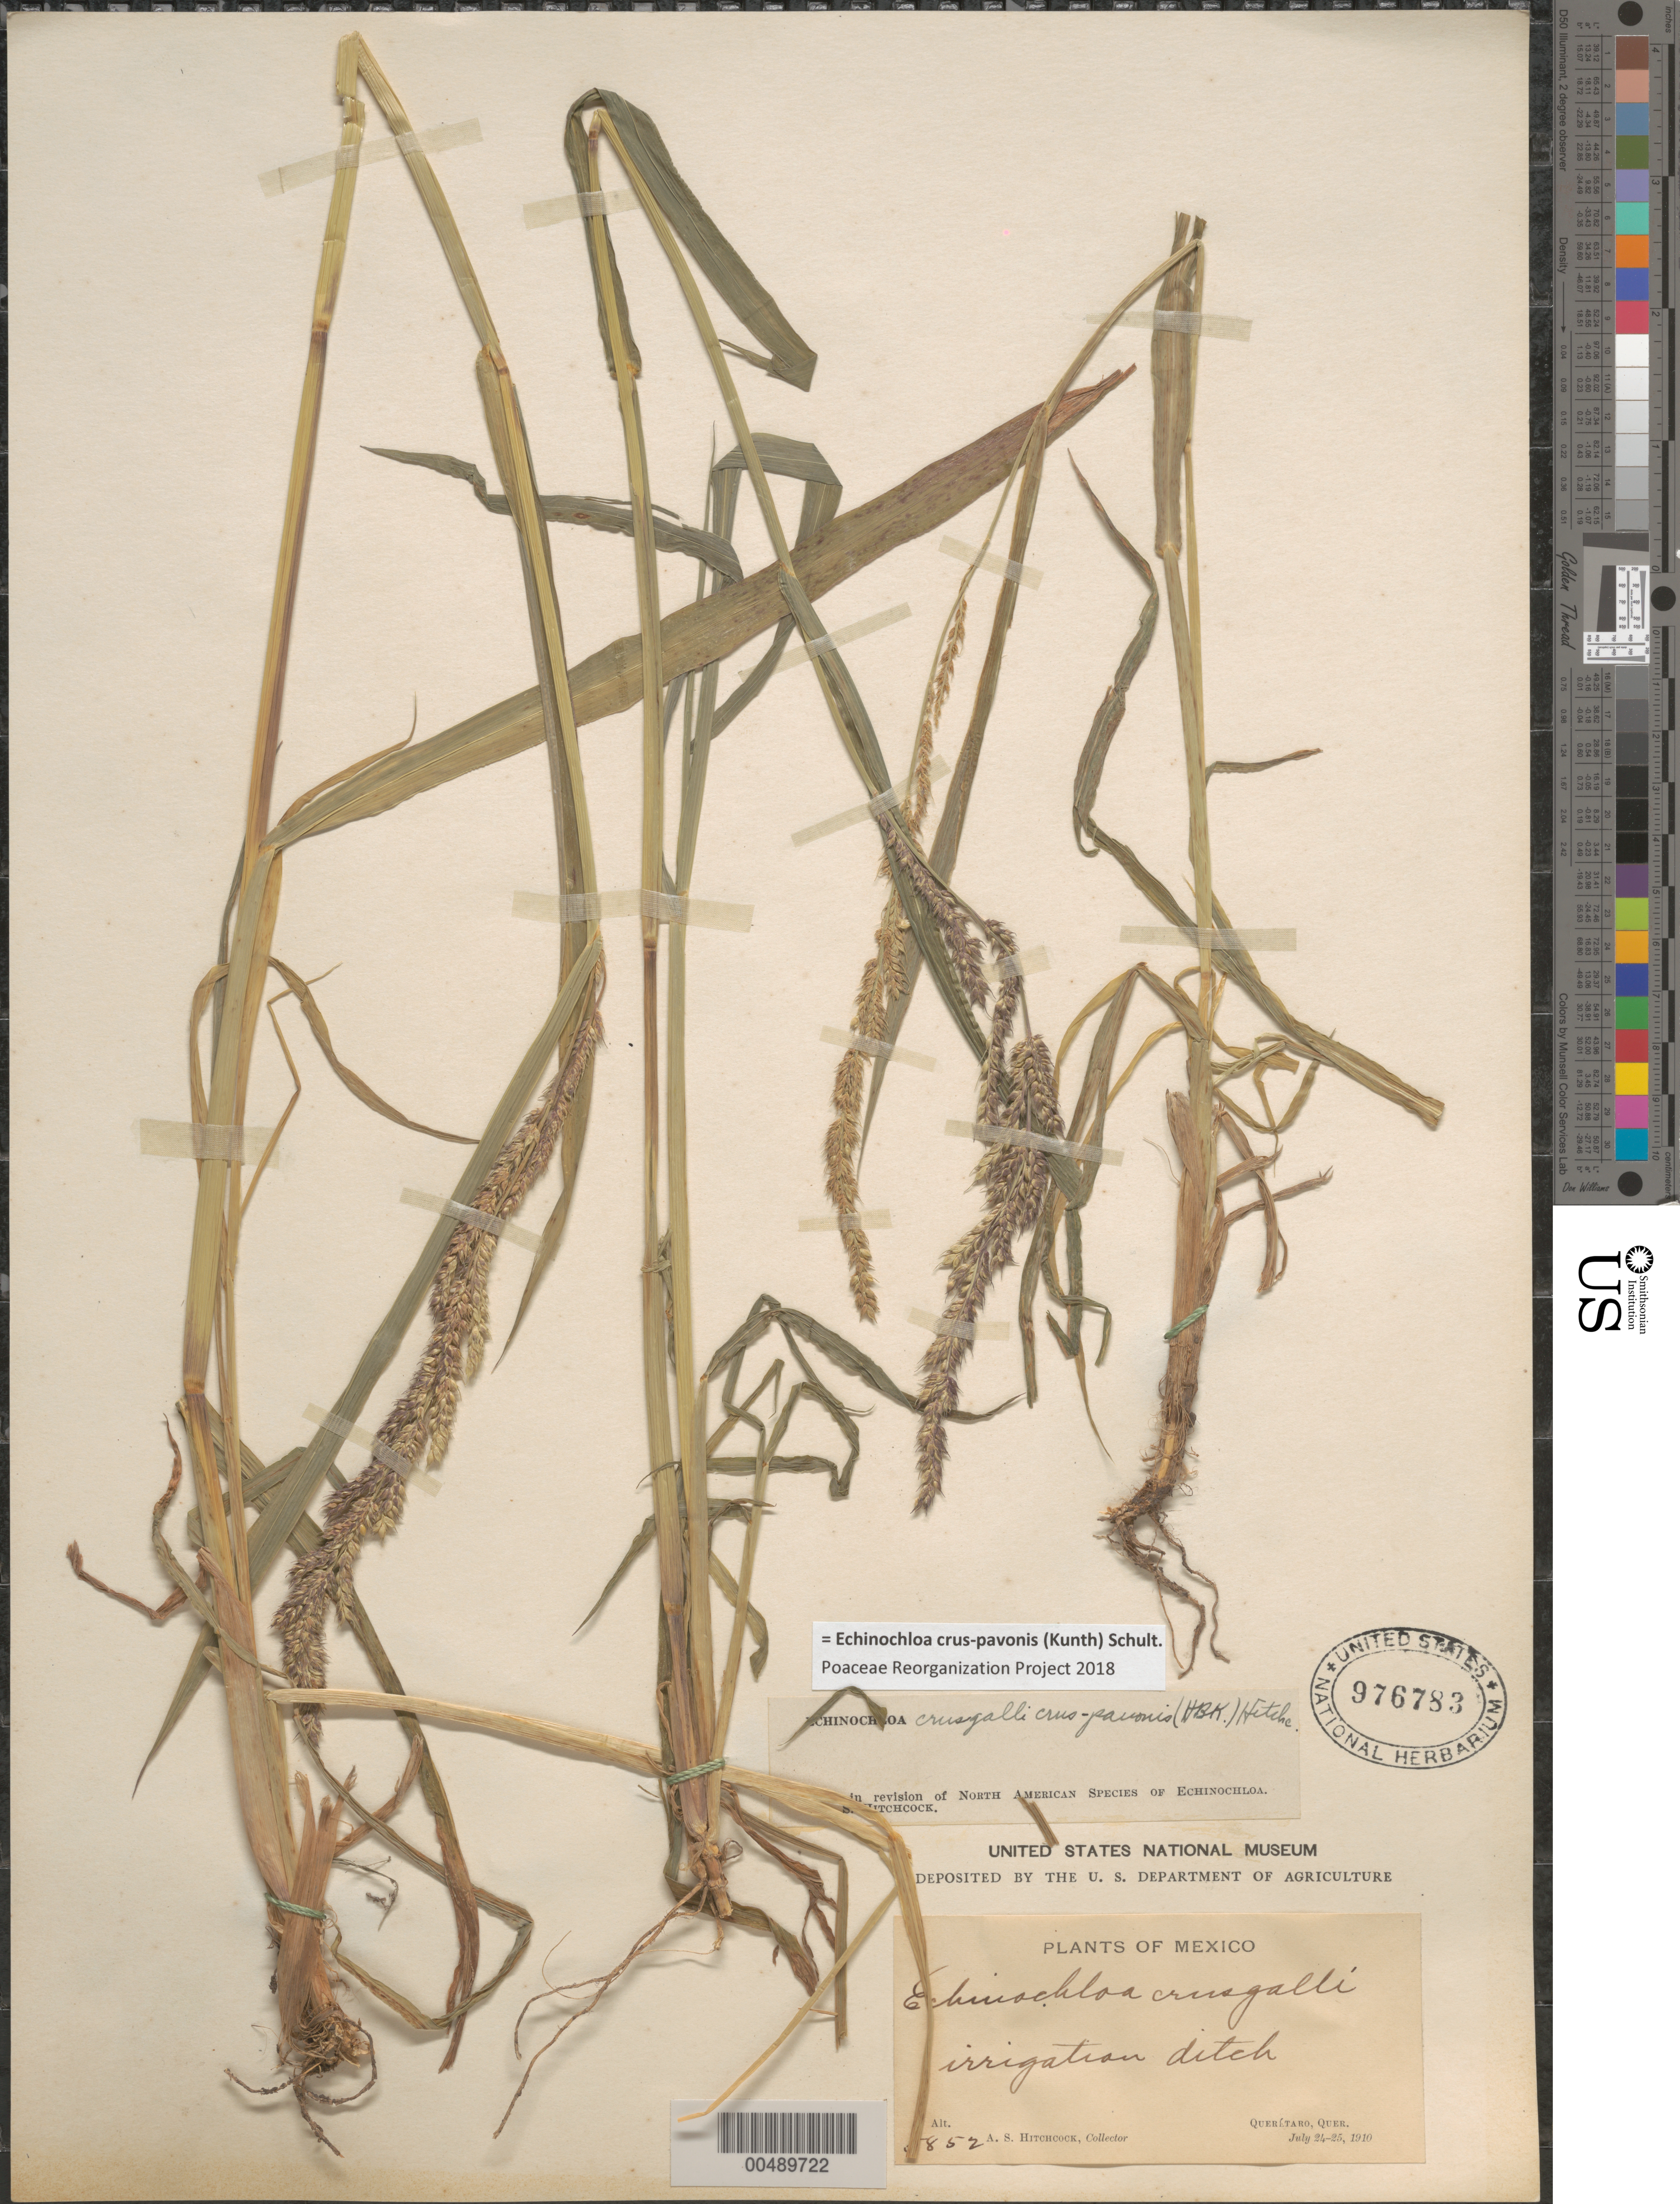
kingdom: Plantae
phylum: Tracheophyta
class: Liliopsida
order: Poales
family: Poaceae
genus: Echinochloa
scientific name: Echinochloa crus-pavonis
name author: (Kunth) Schult.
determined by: Poaceae Reorganization Project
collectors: A. S. Hitchcock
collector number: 5852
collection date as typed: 24 Jul 1910 to 25 Jul 1910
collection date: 1910-07-24/1910-07-25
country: Mexico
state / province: Querétaro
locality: Querétaro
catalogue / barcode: US 976783